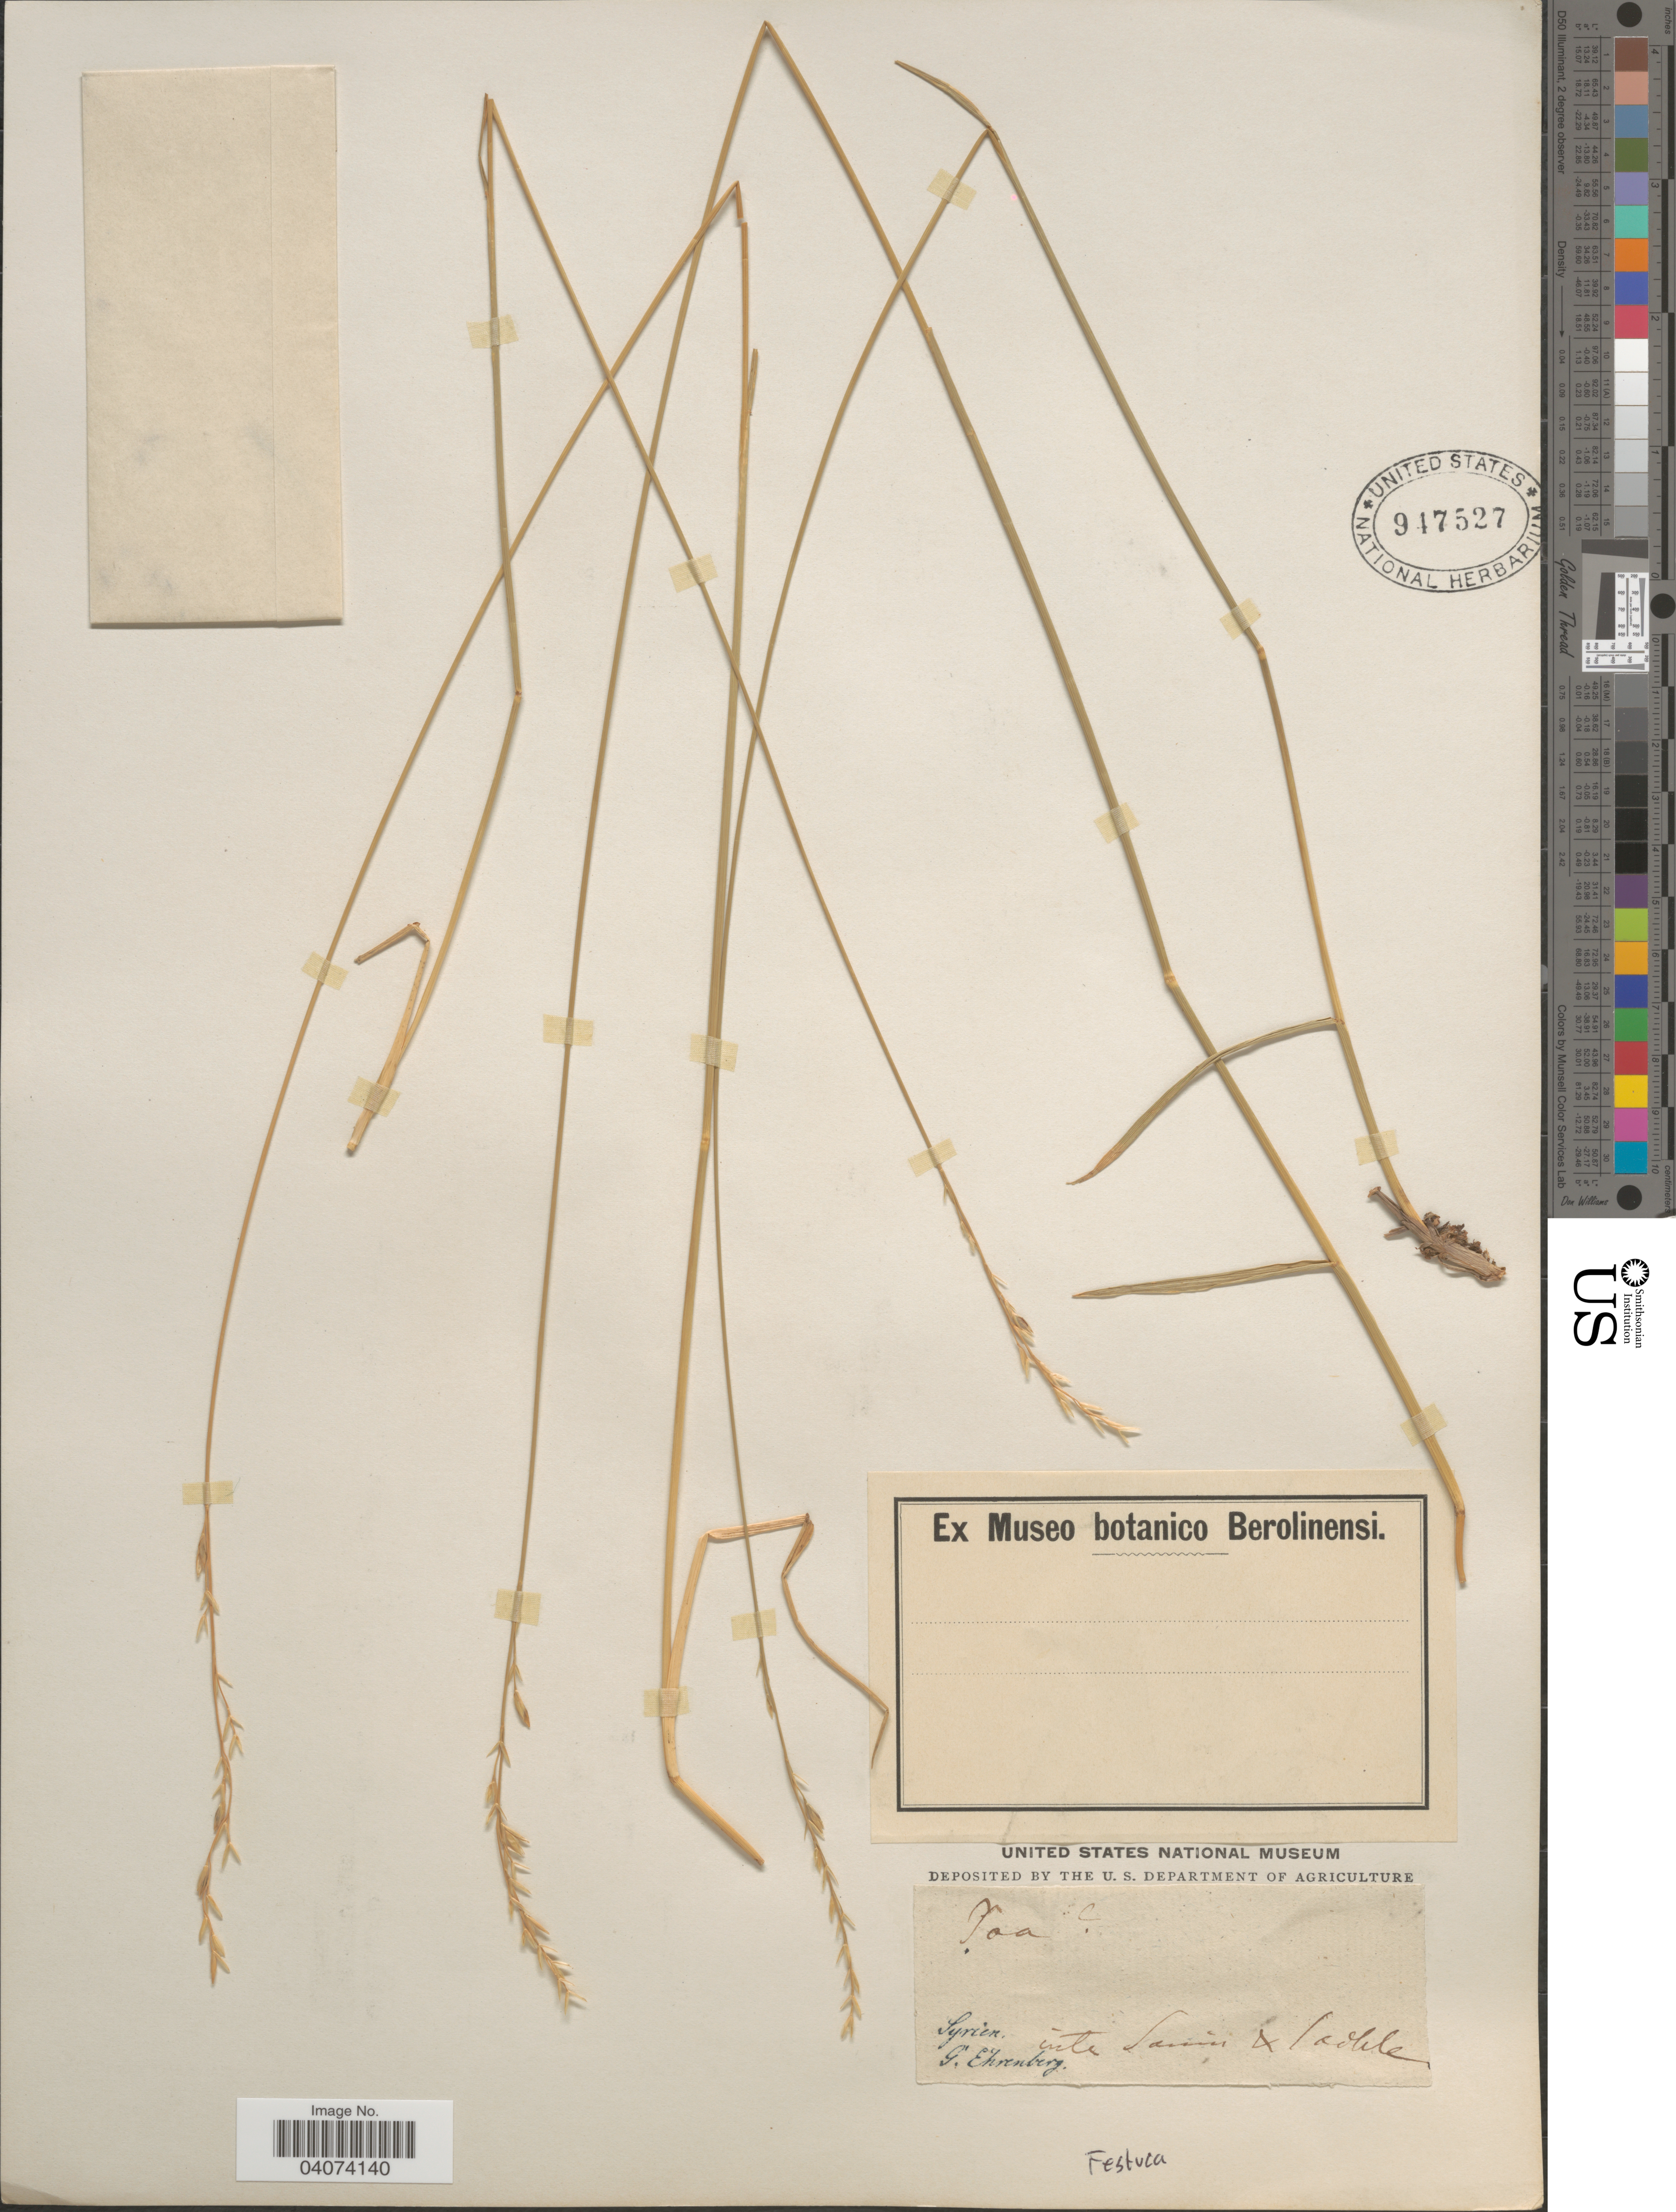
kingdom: Plantae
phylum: Tracheophyta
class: Liliopsida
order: Poales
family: Poaceae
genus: Poa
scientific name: Poa sp.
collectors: -. Ehrenberg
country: Syria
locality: Inte samin &ladhle. [interpreted] [unsure placement]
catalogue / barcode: US 947527